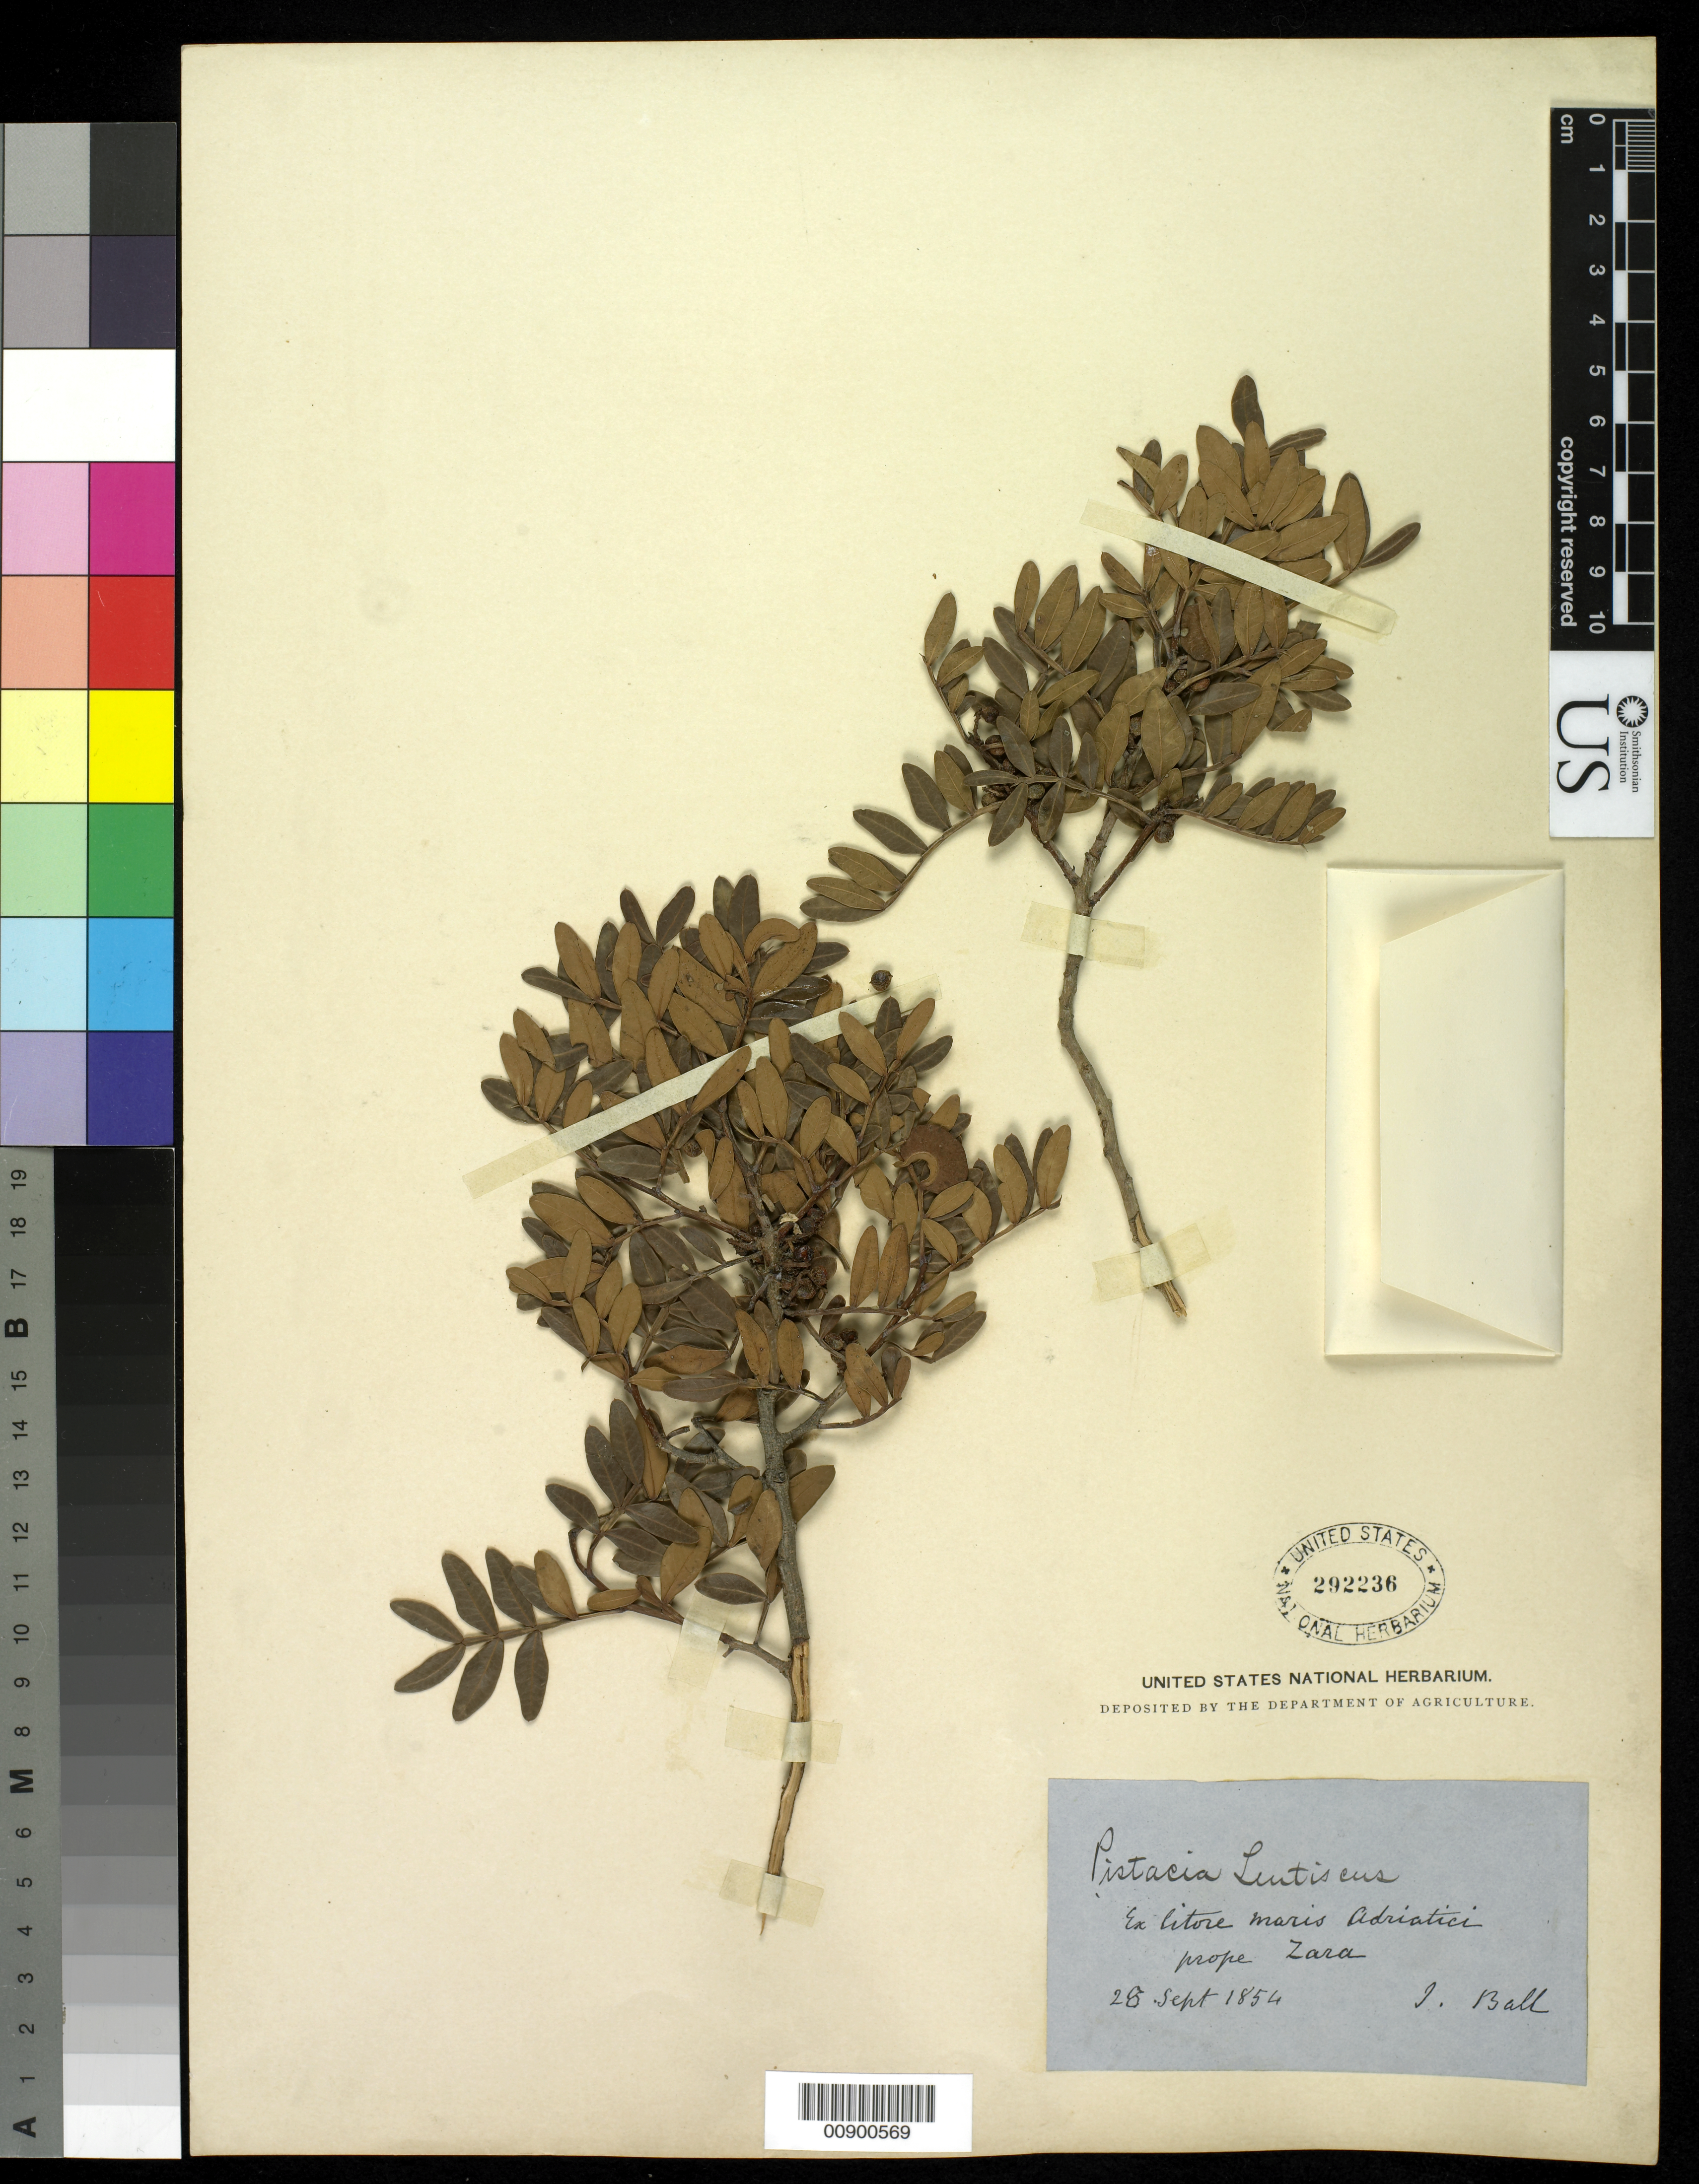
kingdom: Plantae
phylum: Tracheophyta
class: Magnoliopsida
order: Sapindales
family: Anacardiaceae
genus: Pistacia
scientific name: Pistacia lentiscus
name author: L.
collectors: J. Ball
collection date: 1854-09-28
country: Croatia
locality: Ex litore maris Adriatici prope Zara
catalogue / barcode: US 292236